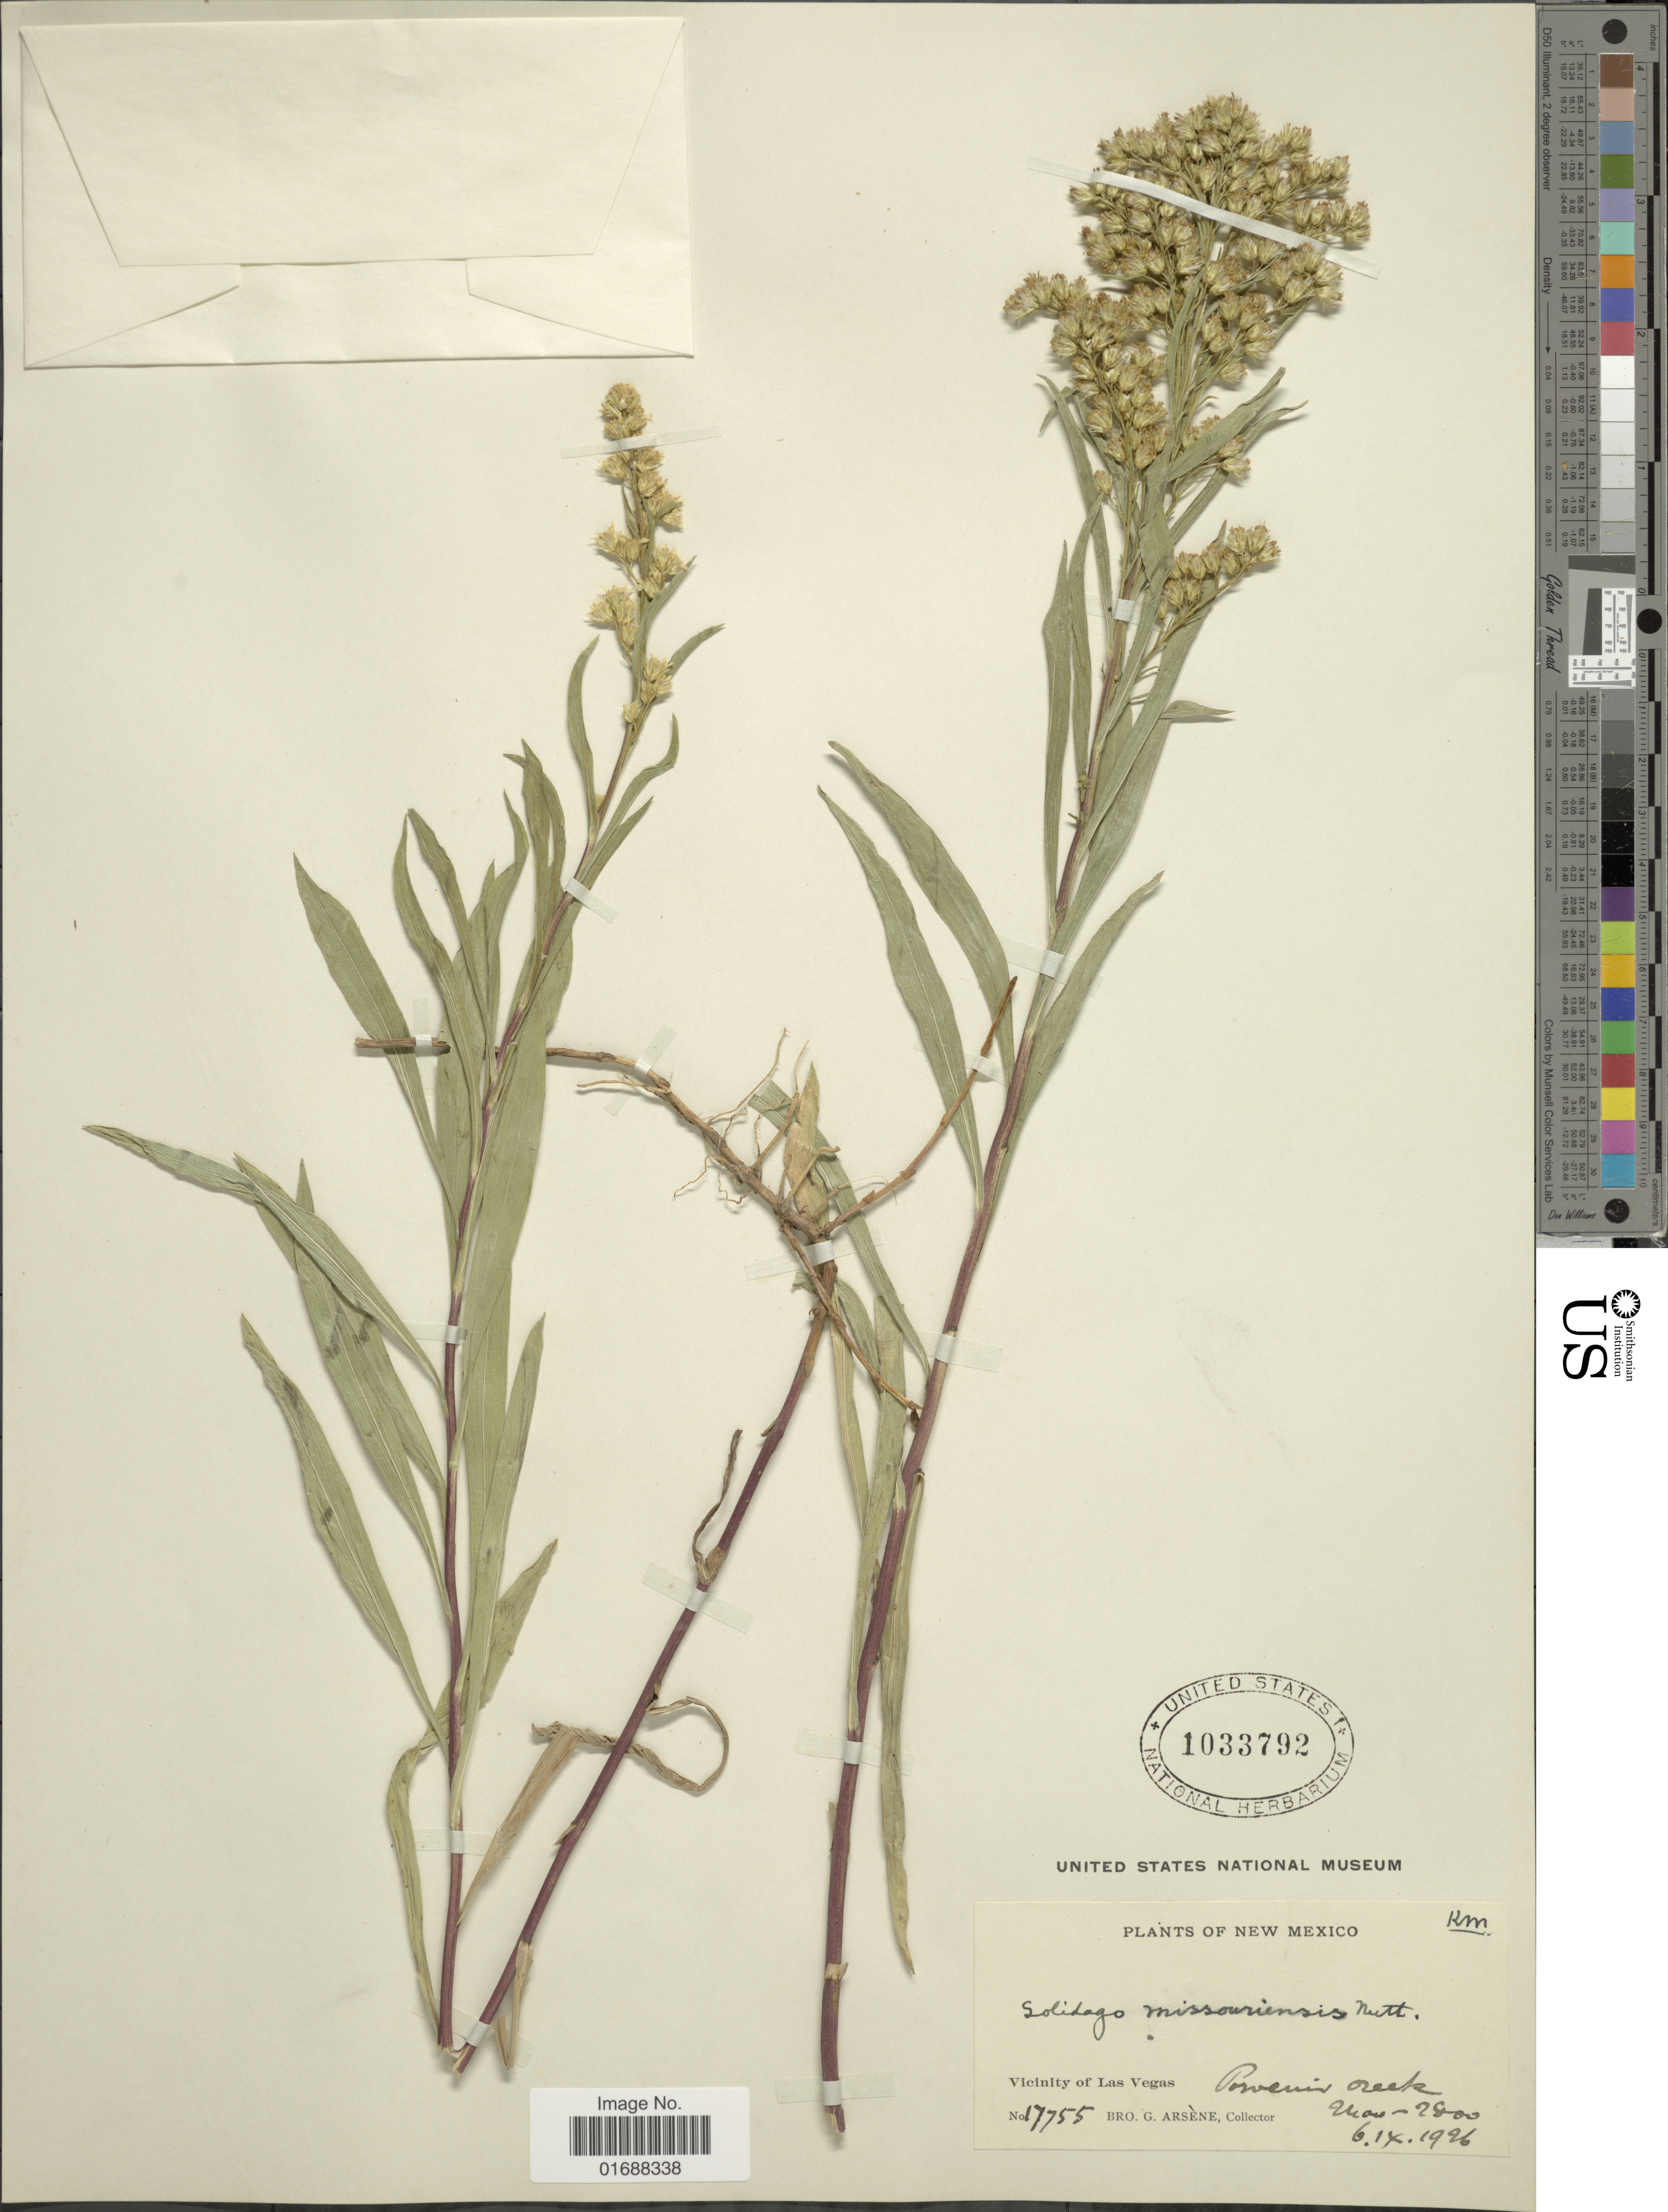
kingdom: Plantae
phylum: Tracheophyta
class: Magnoliopsida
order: Asterales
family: Asteraceae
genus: Solidago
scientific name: Solidago missouriensis var. missouriensis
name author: Nutt.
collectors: Bro. G. Arsène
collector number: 17755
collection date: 1926-09-06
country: United States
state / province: New Mexico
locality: Vicinity of Las Vegas, Porvenir creek.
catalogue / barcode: US 1033792